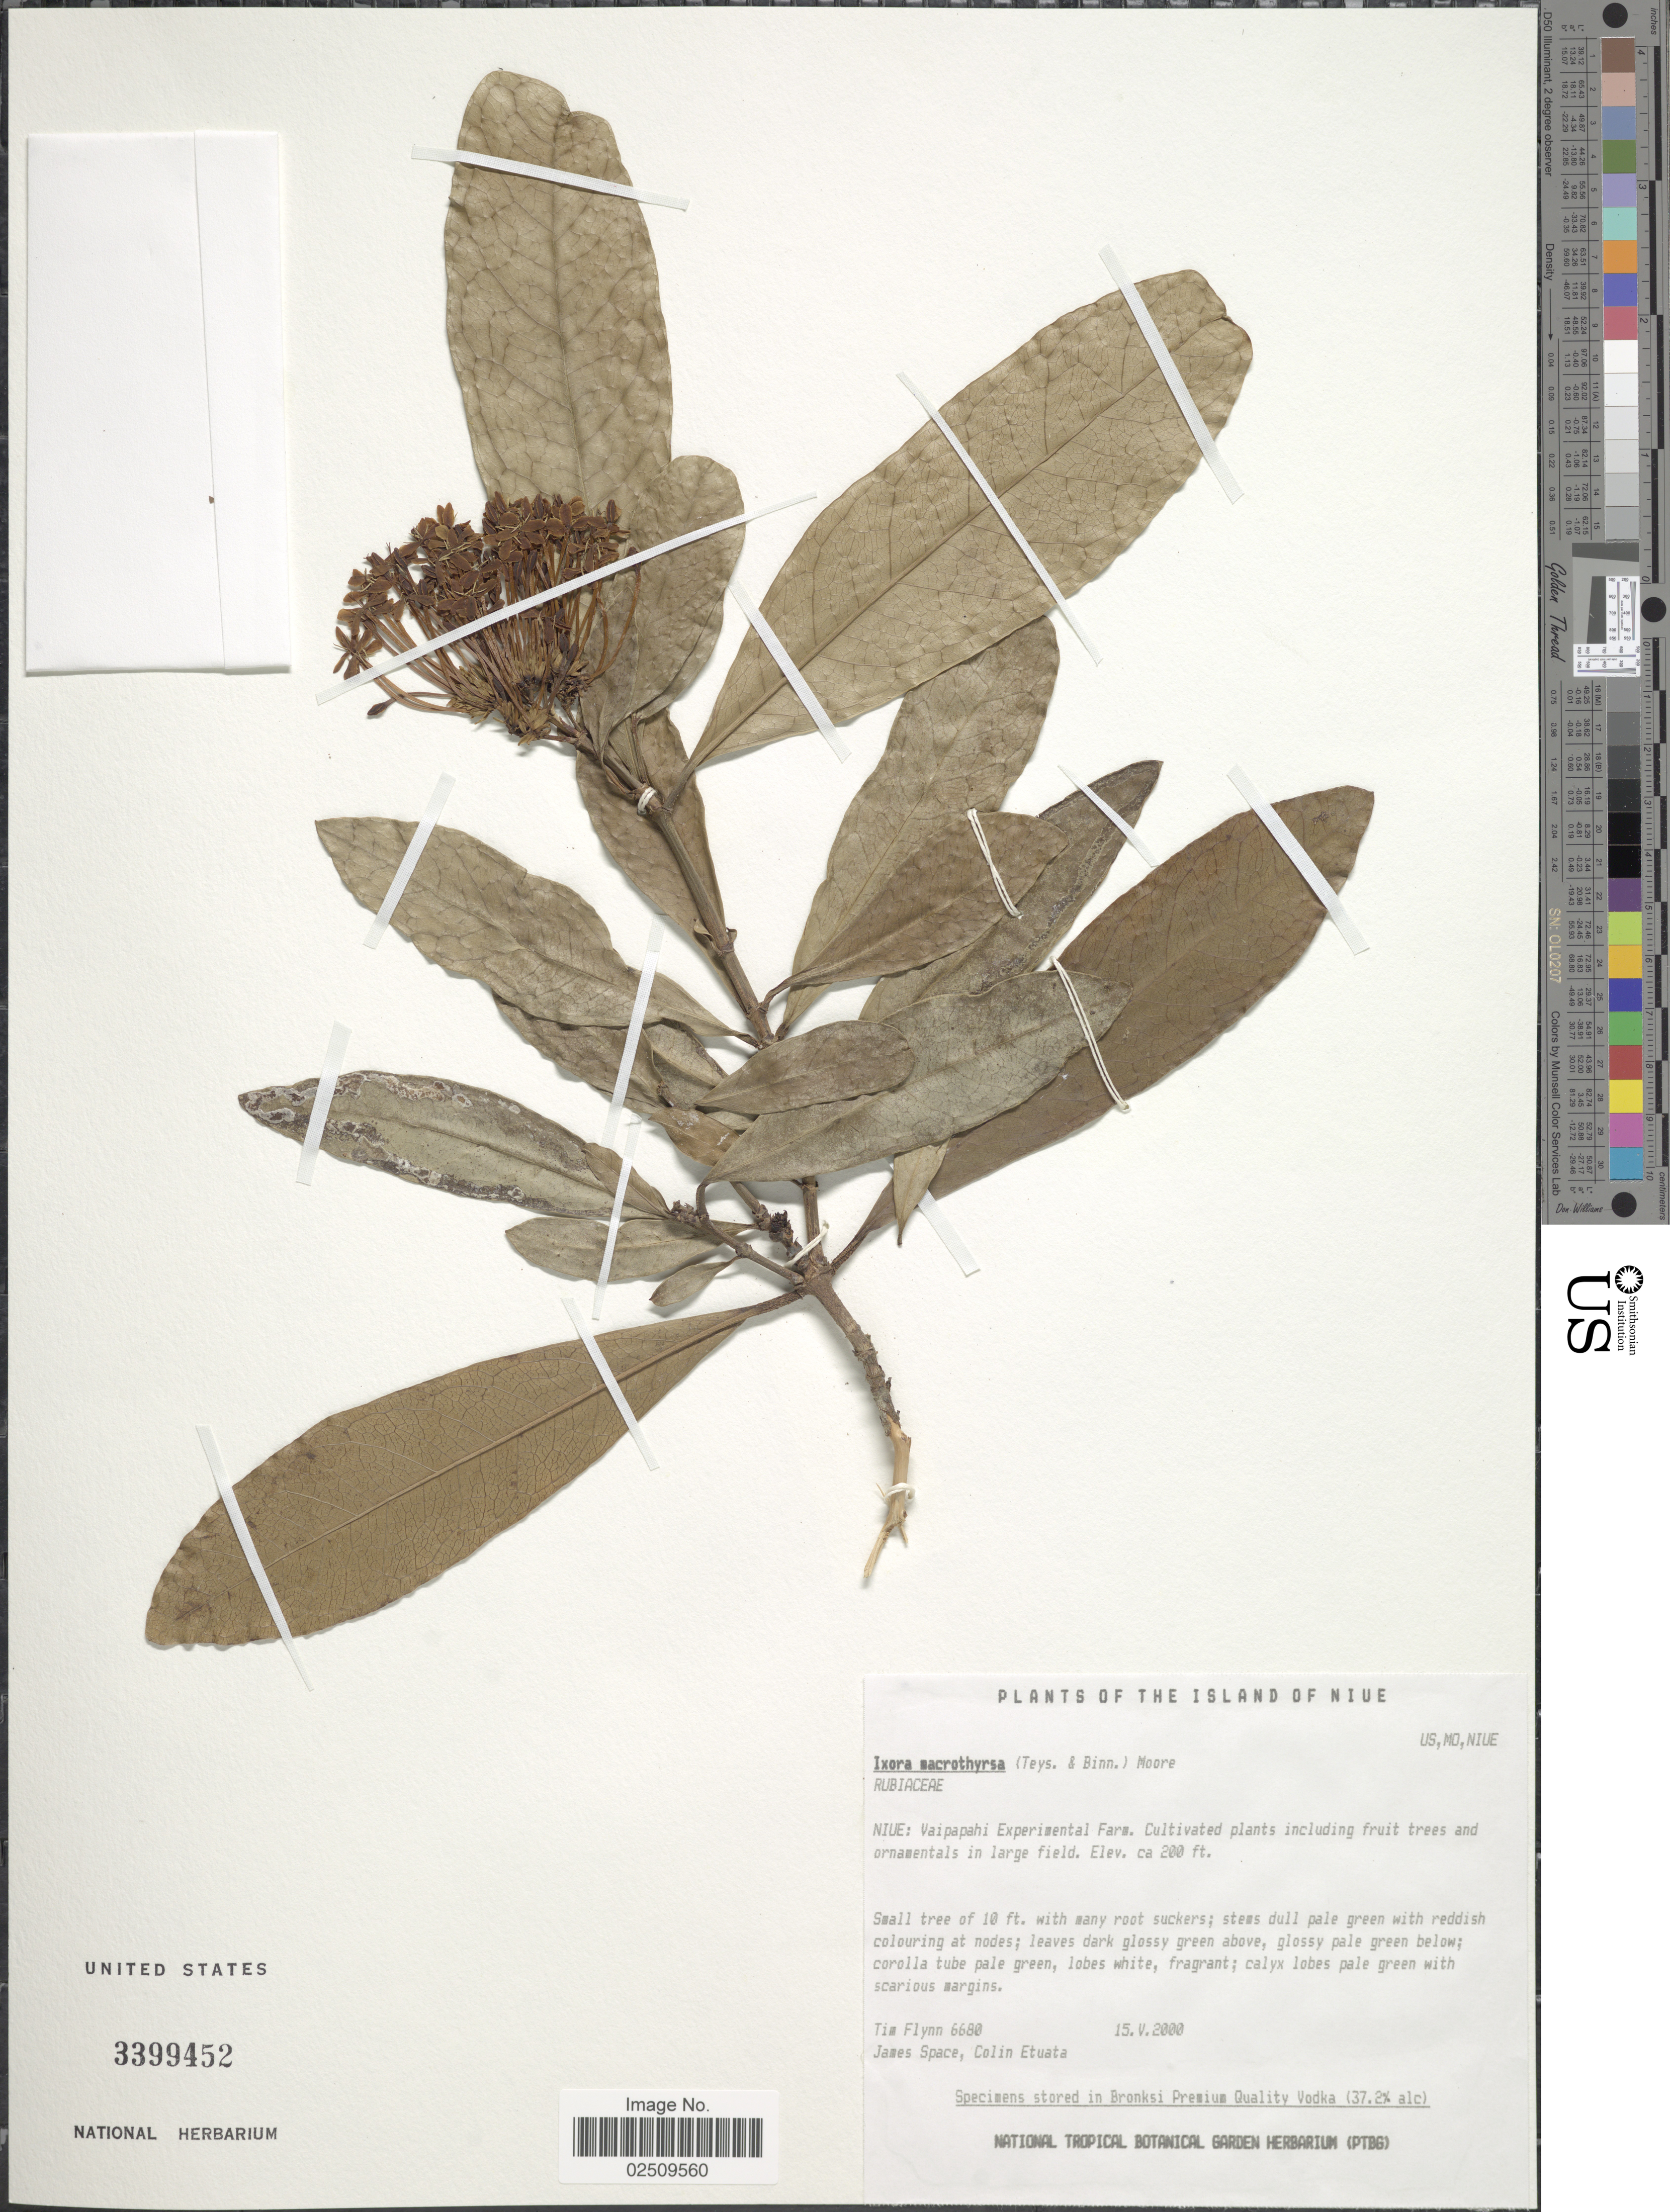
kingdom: Plantae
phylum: Tracheophyta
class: Magnoliopsida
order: Gentianales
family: Rubiaceae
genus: Ixora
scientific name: Ixora macrothyrsa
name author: (Teijsm. & Binn.) N.E. Br.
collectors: T. W. Flynn, J. Space & C. Etuata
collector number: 6680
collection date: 2000-05-15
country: Niue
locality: The Island of Niue, Niue: Vaipapahi Experimental Farm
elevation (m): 61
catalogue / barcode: US 3399452